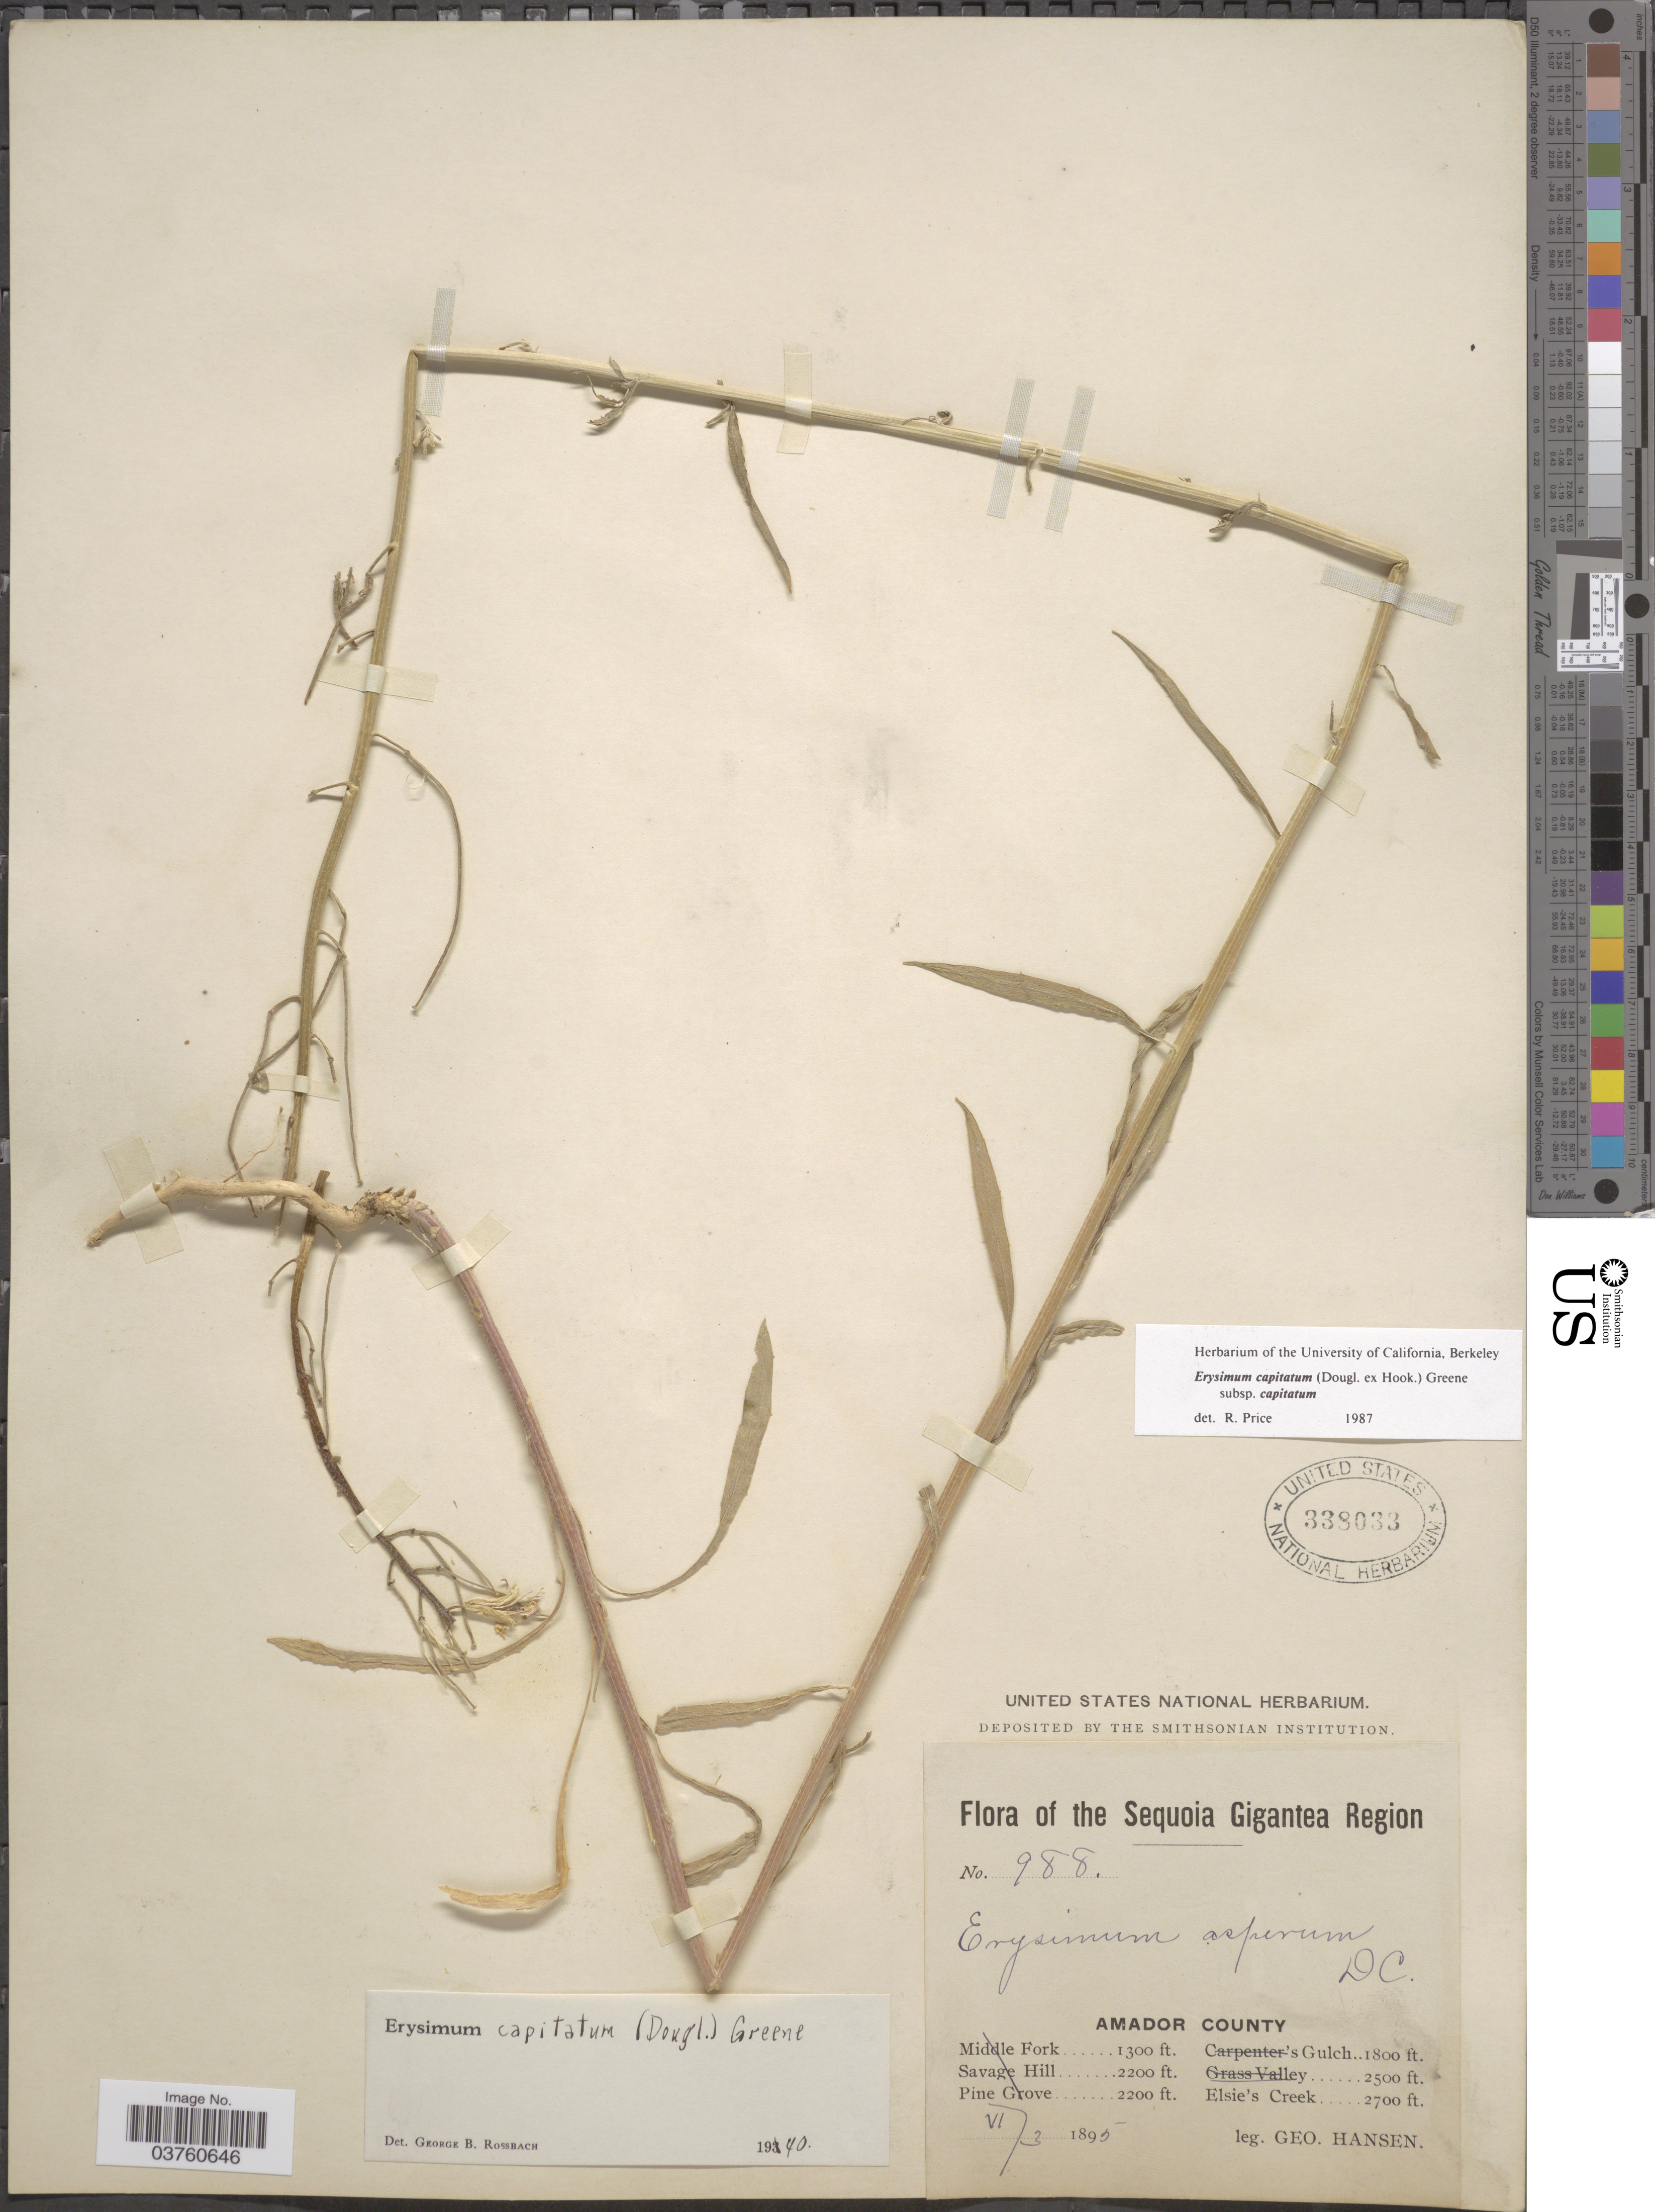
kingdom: Plantae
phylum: Tracheophyta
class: Magnoliopsida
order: Brassicales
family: Brassicaceae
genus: Erysimum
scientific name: Erysimum capitatum subsp. capitatum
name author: (Douglas ex Hook.) Greene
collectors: G. Hansen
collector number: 988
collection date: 1895-06-03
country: United States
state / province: California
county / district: Amador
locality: The Sequoia Gigantea Region. Amador County. Elsie's Creek.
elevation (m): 823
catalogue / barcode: US 338033